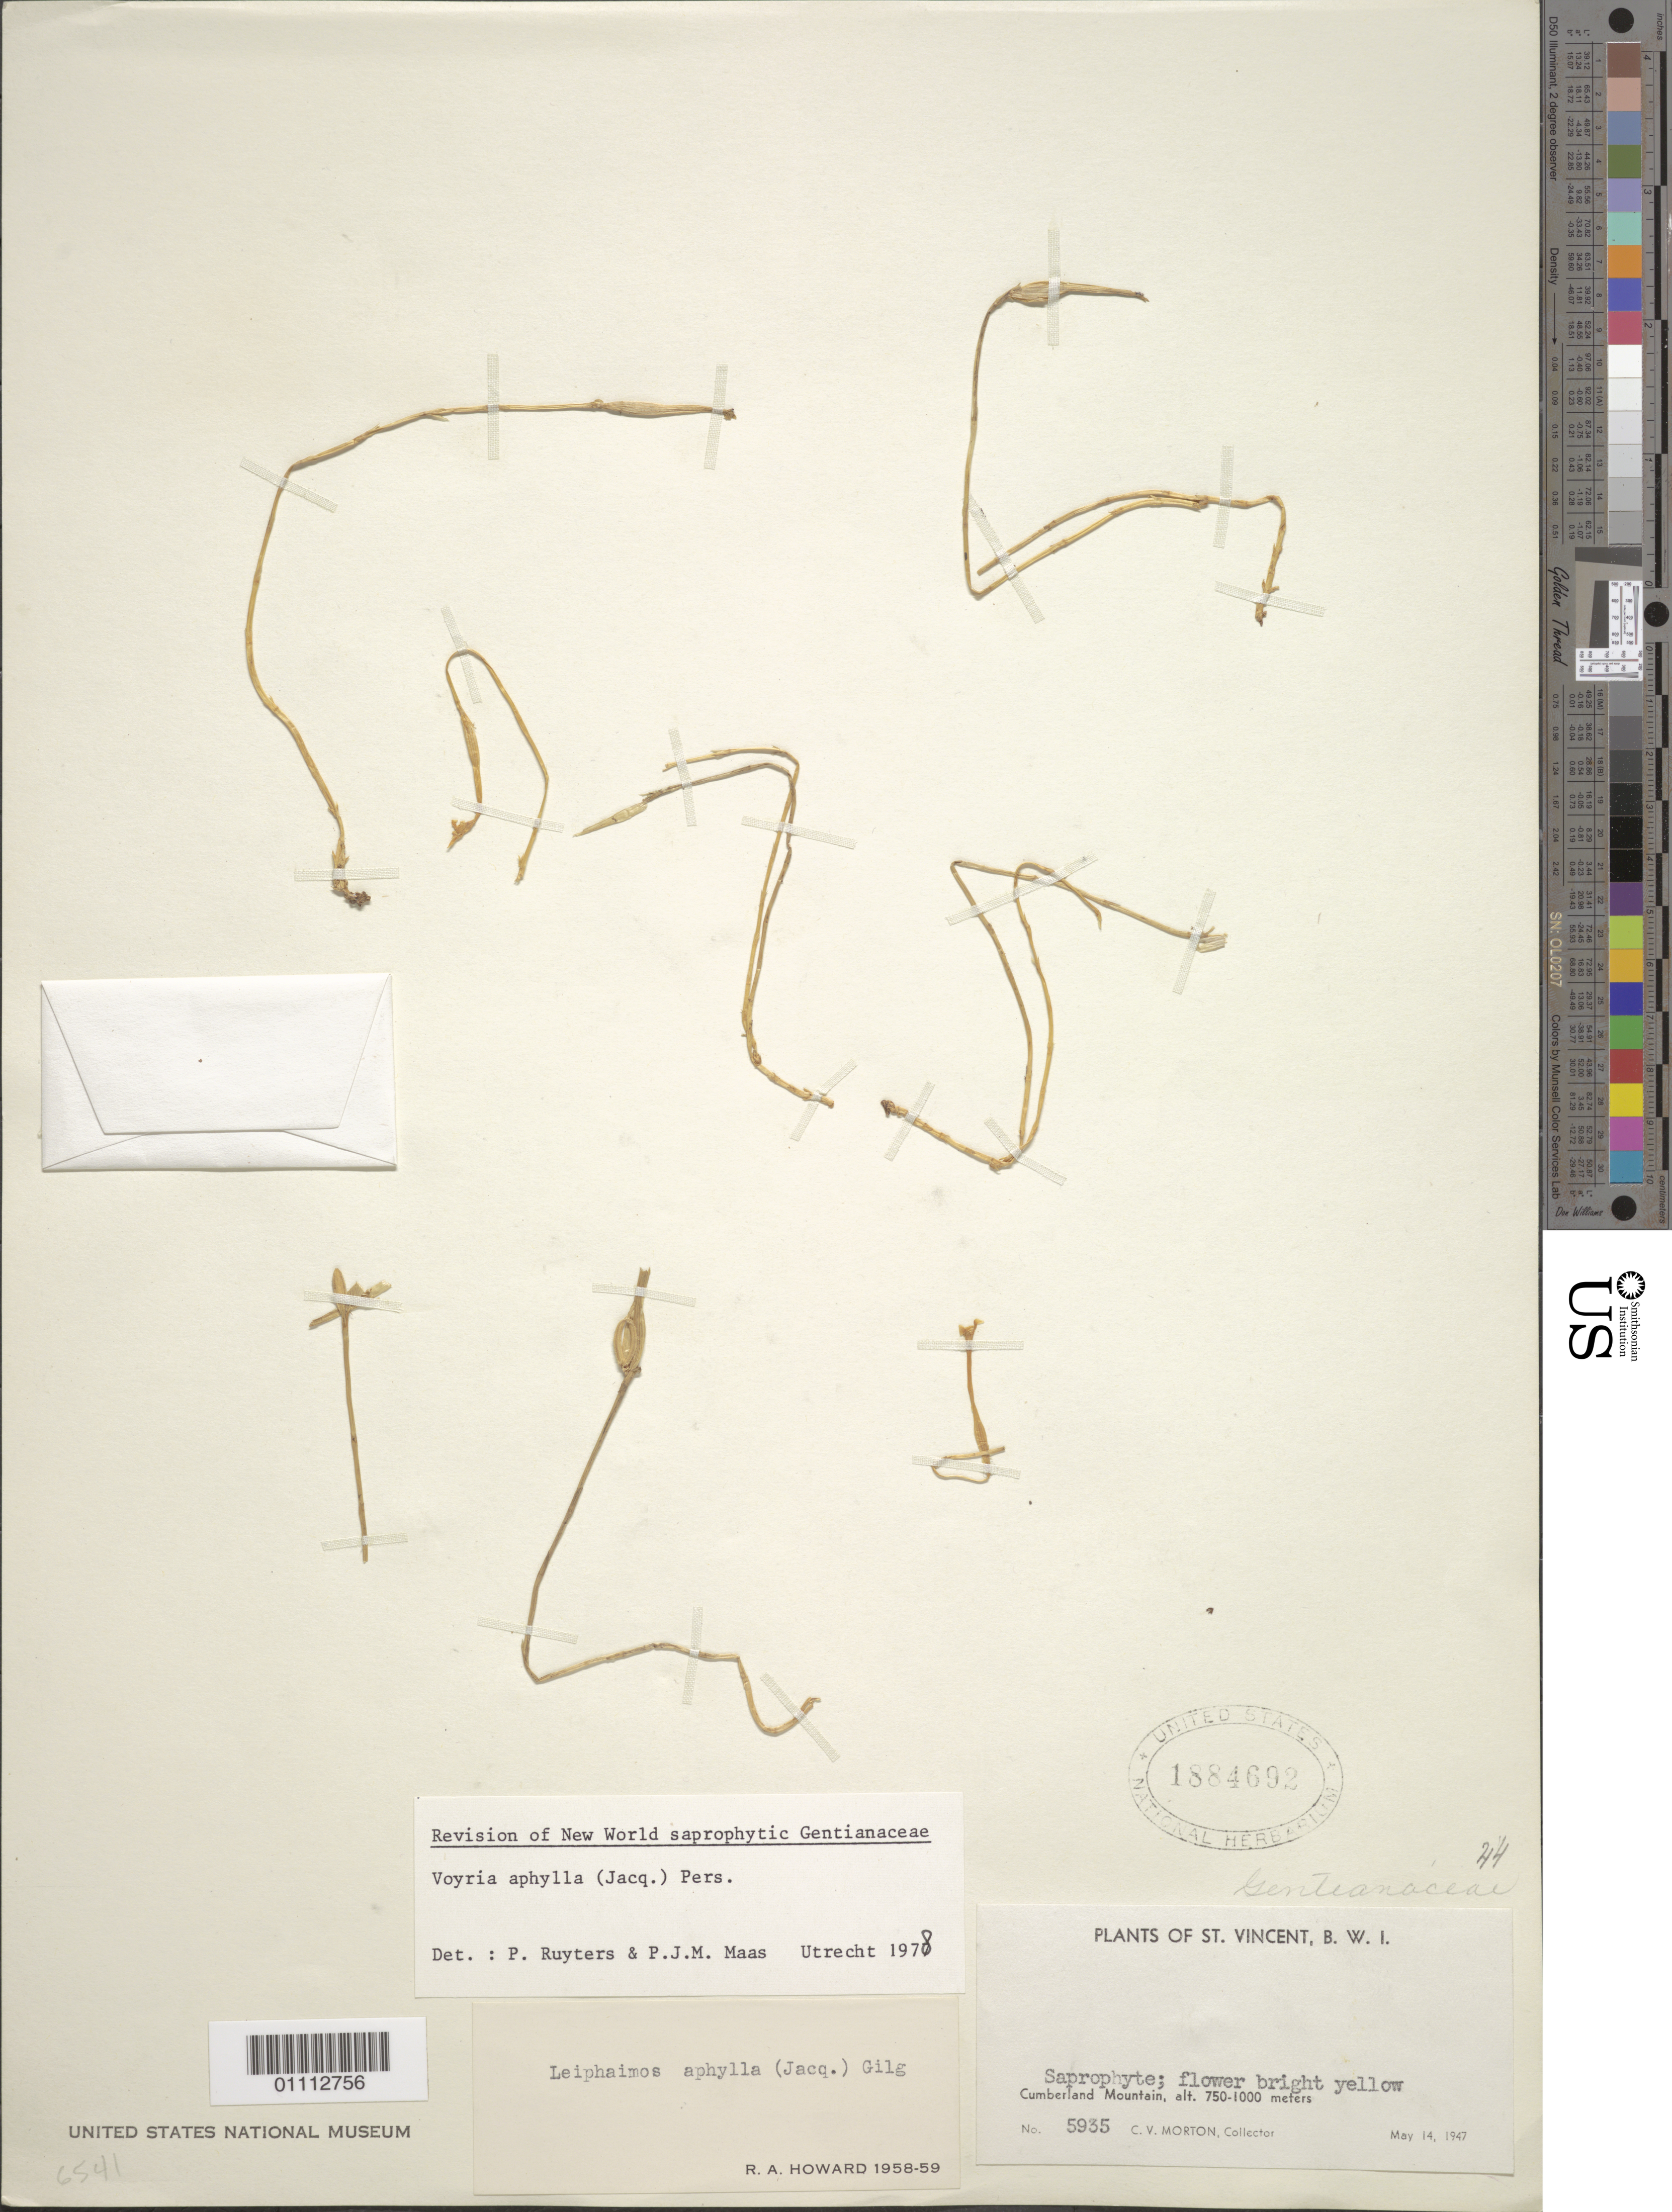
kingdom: Plantae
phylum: Tracheophyta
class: Magnoliopsida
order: Gentianales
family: Gentianaceae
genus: Voyria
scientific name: Voyria aphylla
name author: (Jacq.) Pers.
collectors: C. V. Morton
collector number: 5935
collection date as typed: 14 May 1947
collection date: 1947-05-14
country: St. Vincent - Grenadines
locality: Cumberland Mountain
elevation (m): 750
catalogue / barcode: US 1884692